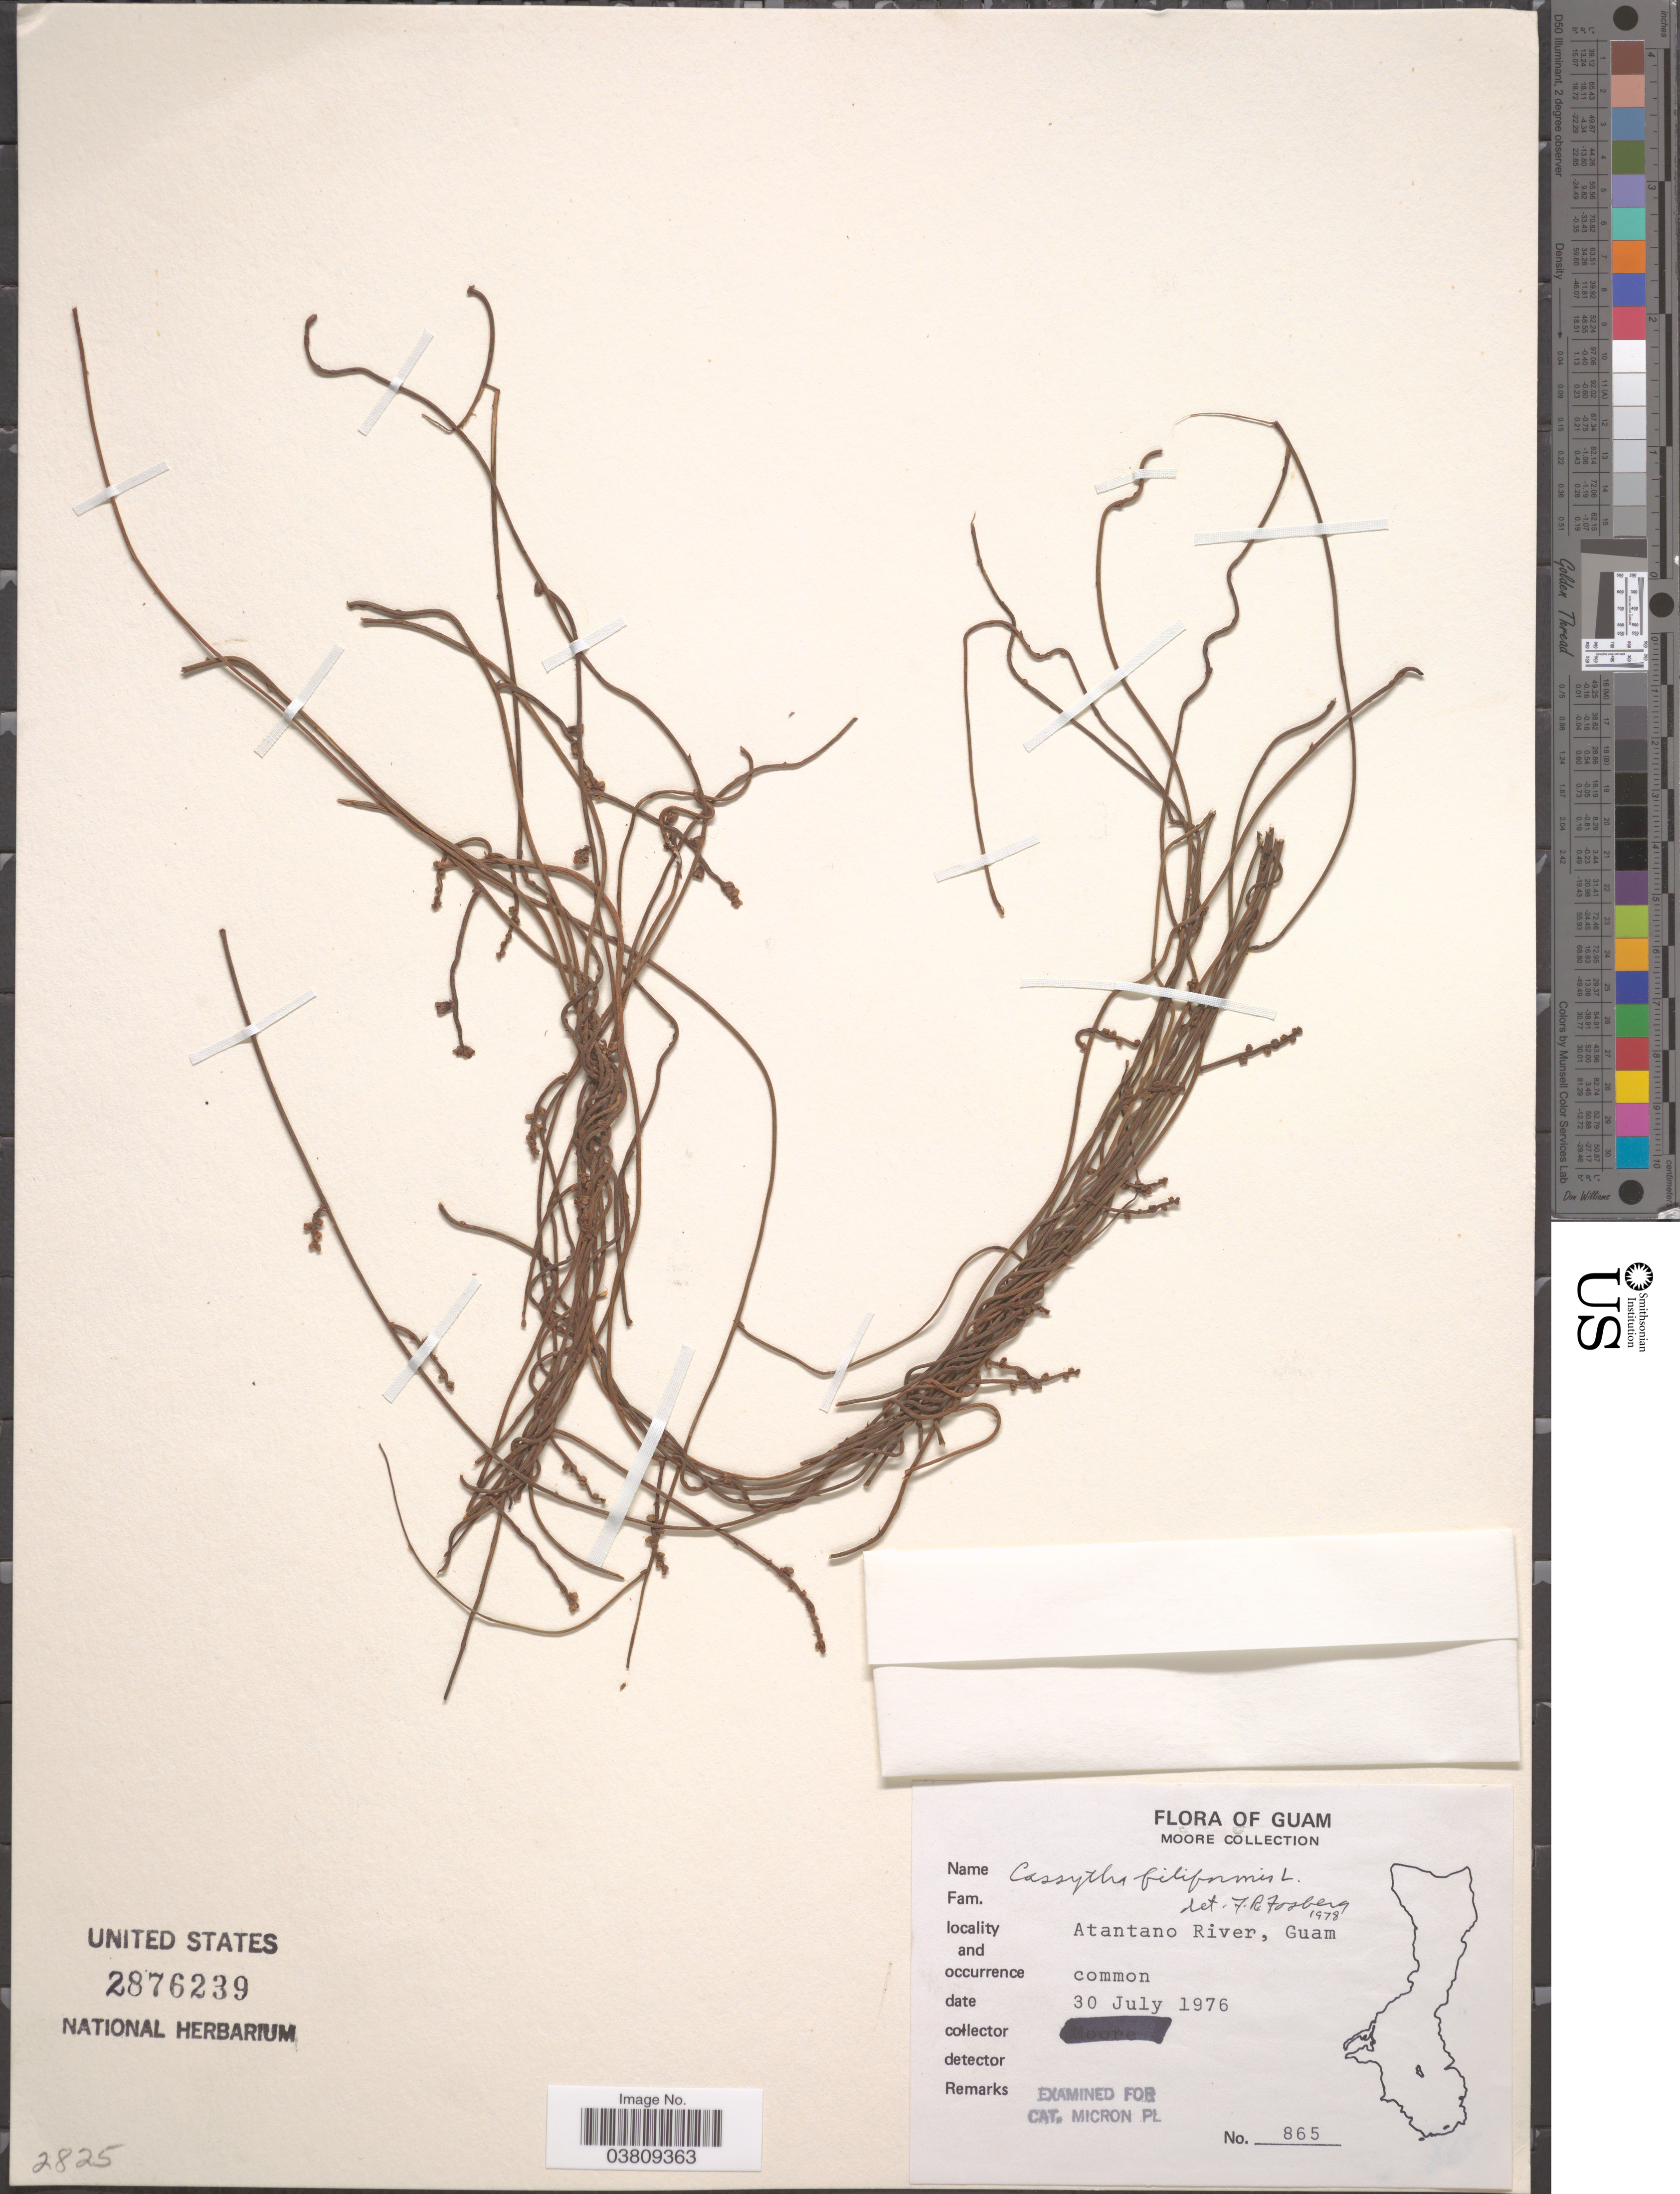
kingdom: Plantae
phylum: Tracheophyta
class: Magnoliopsida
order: Laurales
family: Lauraceae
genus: Cassytha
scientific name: Cassytha filiformis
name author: L.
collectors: -. Moore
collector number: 865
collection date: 1976-07-30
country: Guam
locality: Atantano River.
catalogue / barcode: US 2876239